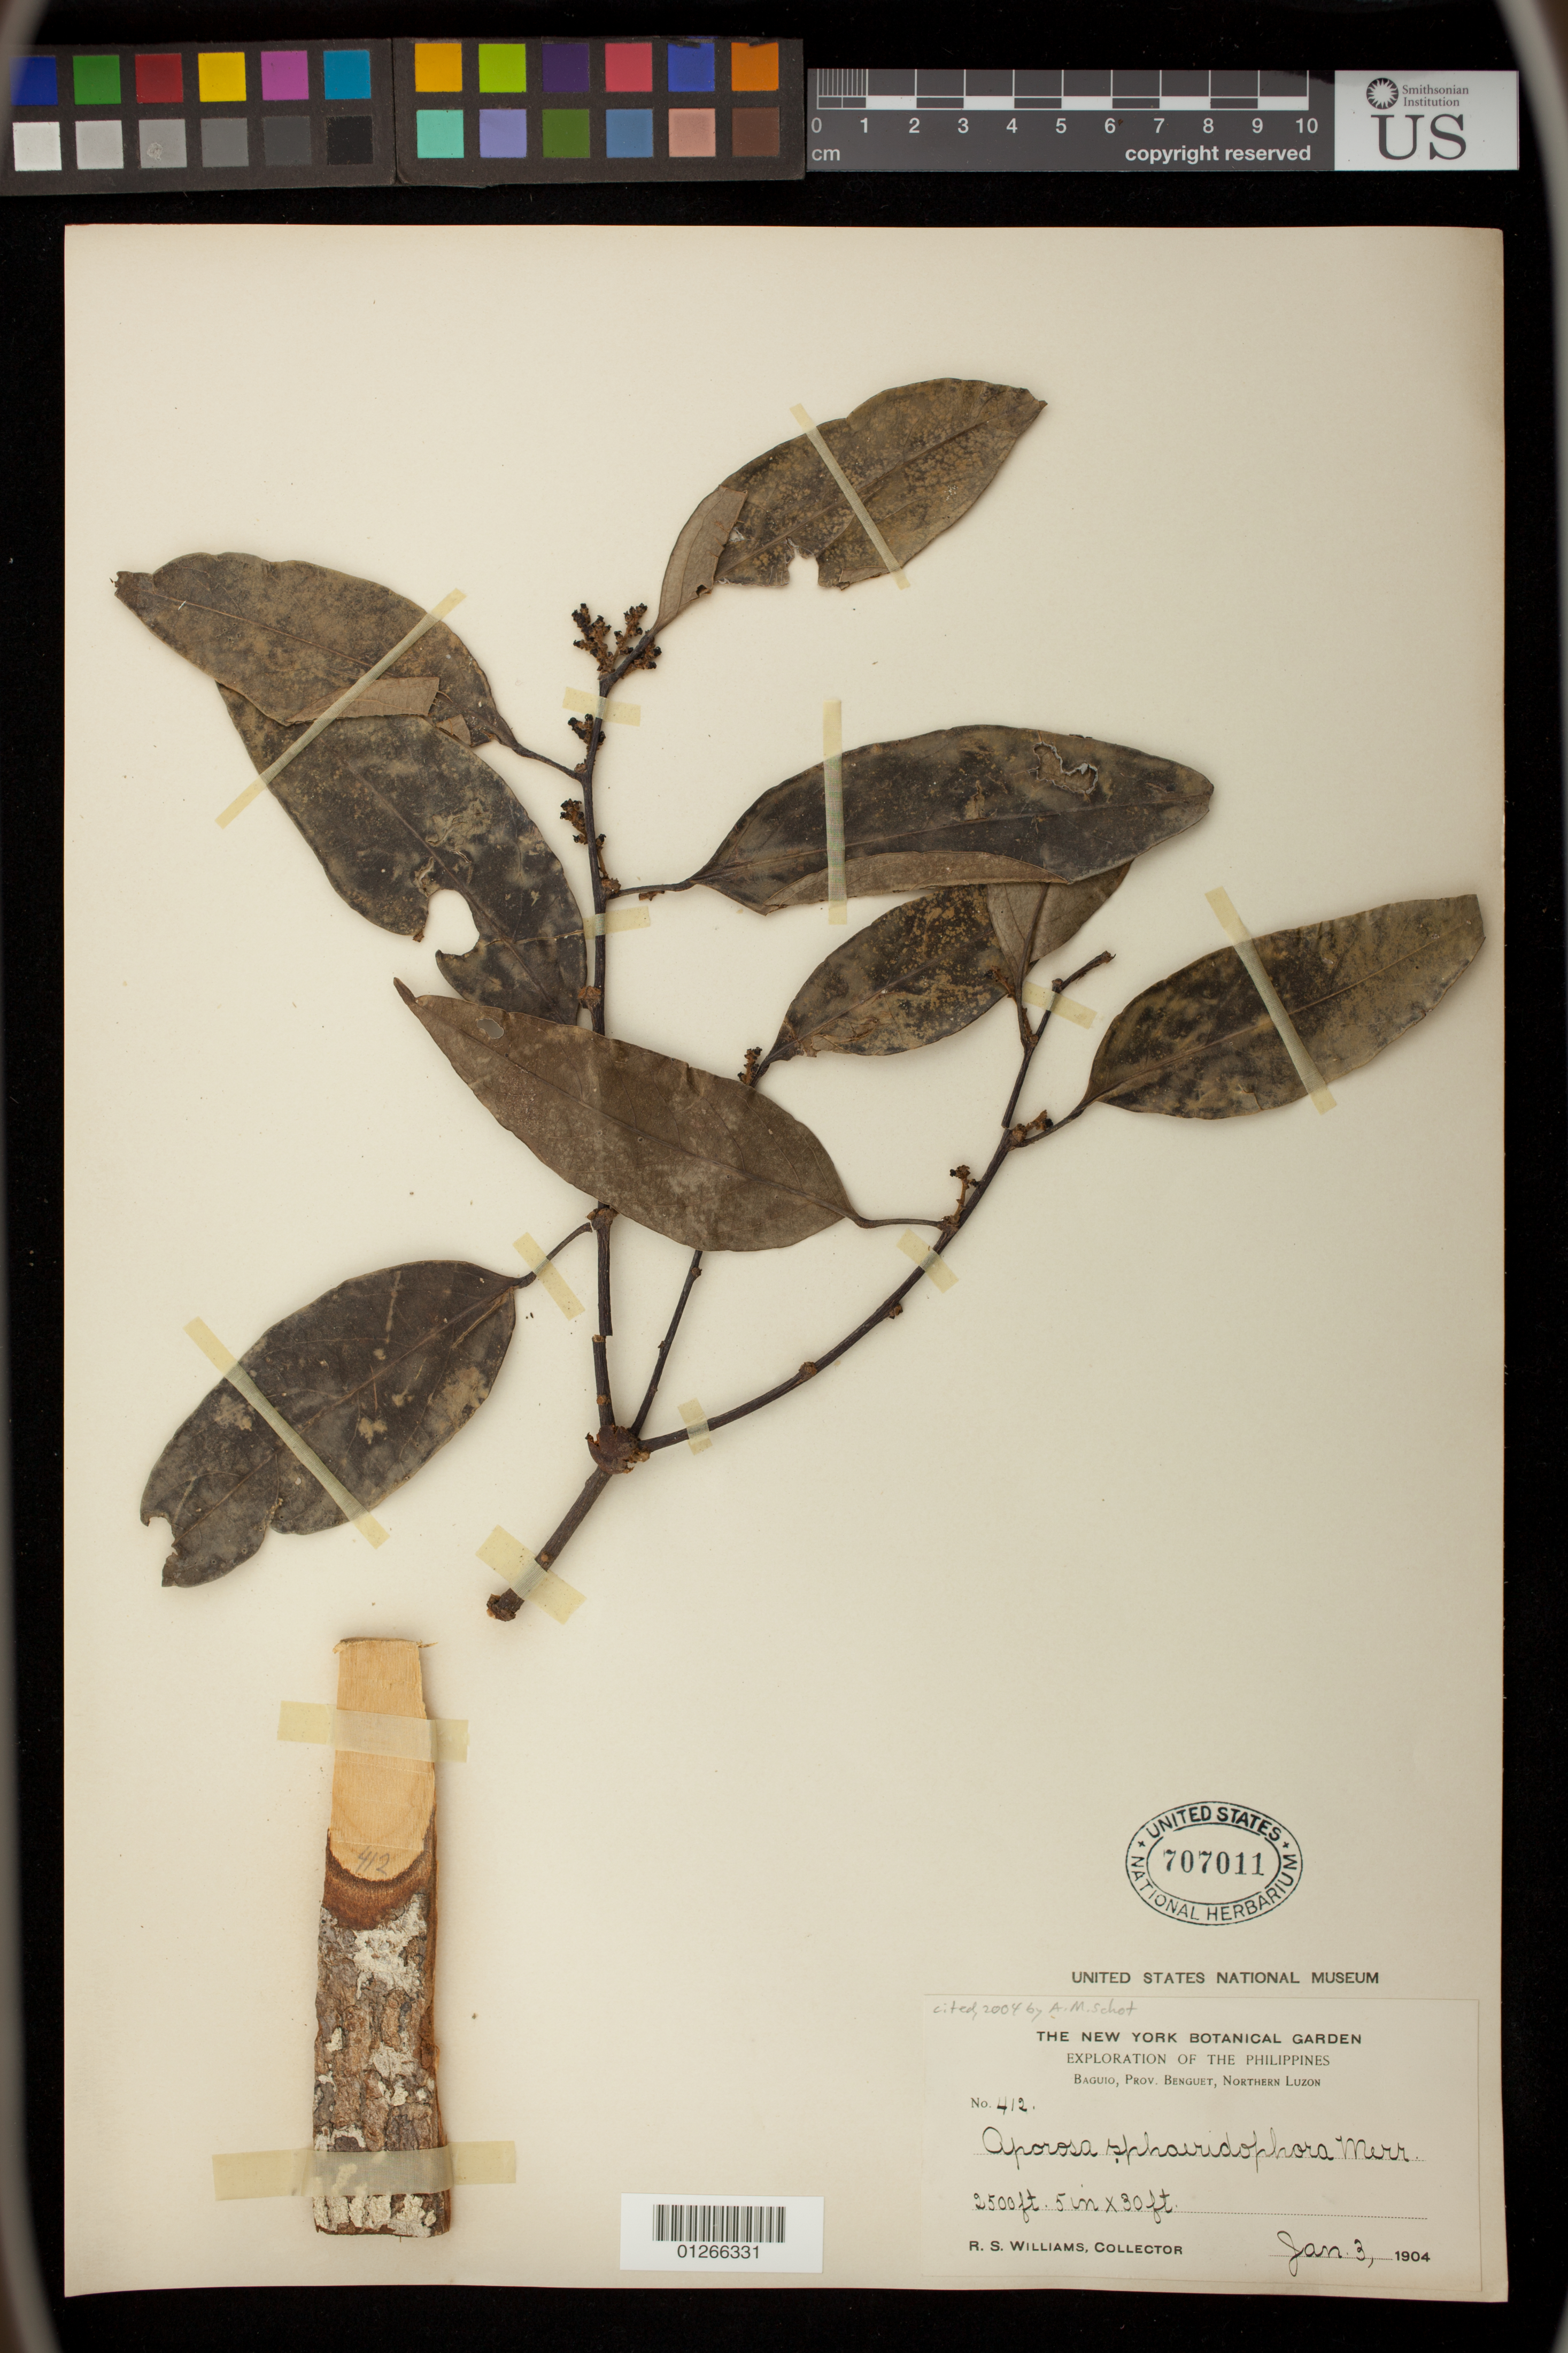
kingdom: Plantae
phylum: Tracheophyta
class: Magnoliopsida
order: Malpighiales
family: Phyllanthaceae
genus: Aporosa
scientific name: Aporosa sphaeridiophora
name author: Merr.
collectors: R. S. Williams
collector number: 412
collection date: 1904-01-03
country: Philippines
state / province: Cordillera (Administrative Region)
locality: Baguio, Prov. Benguet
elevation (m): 762